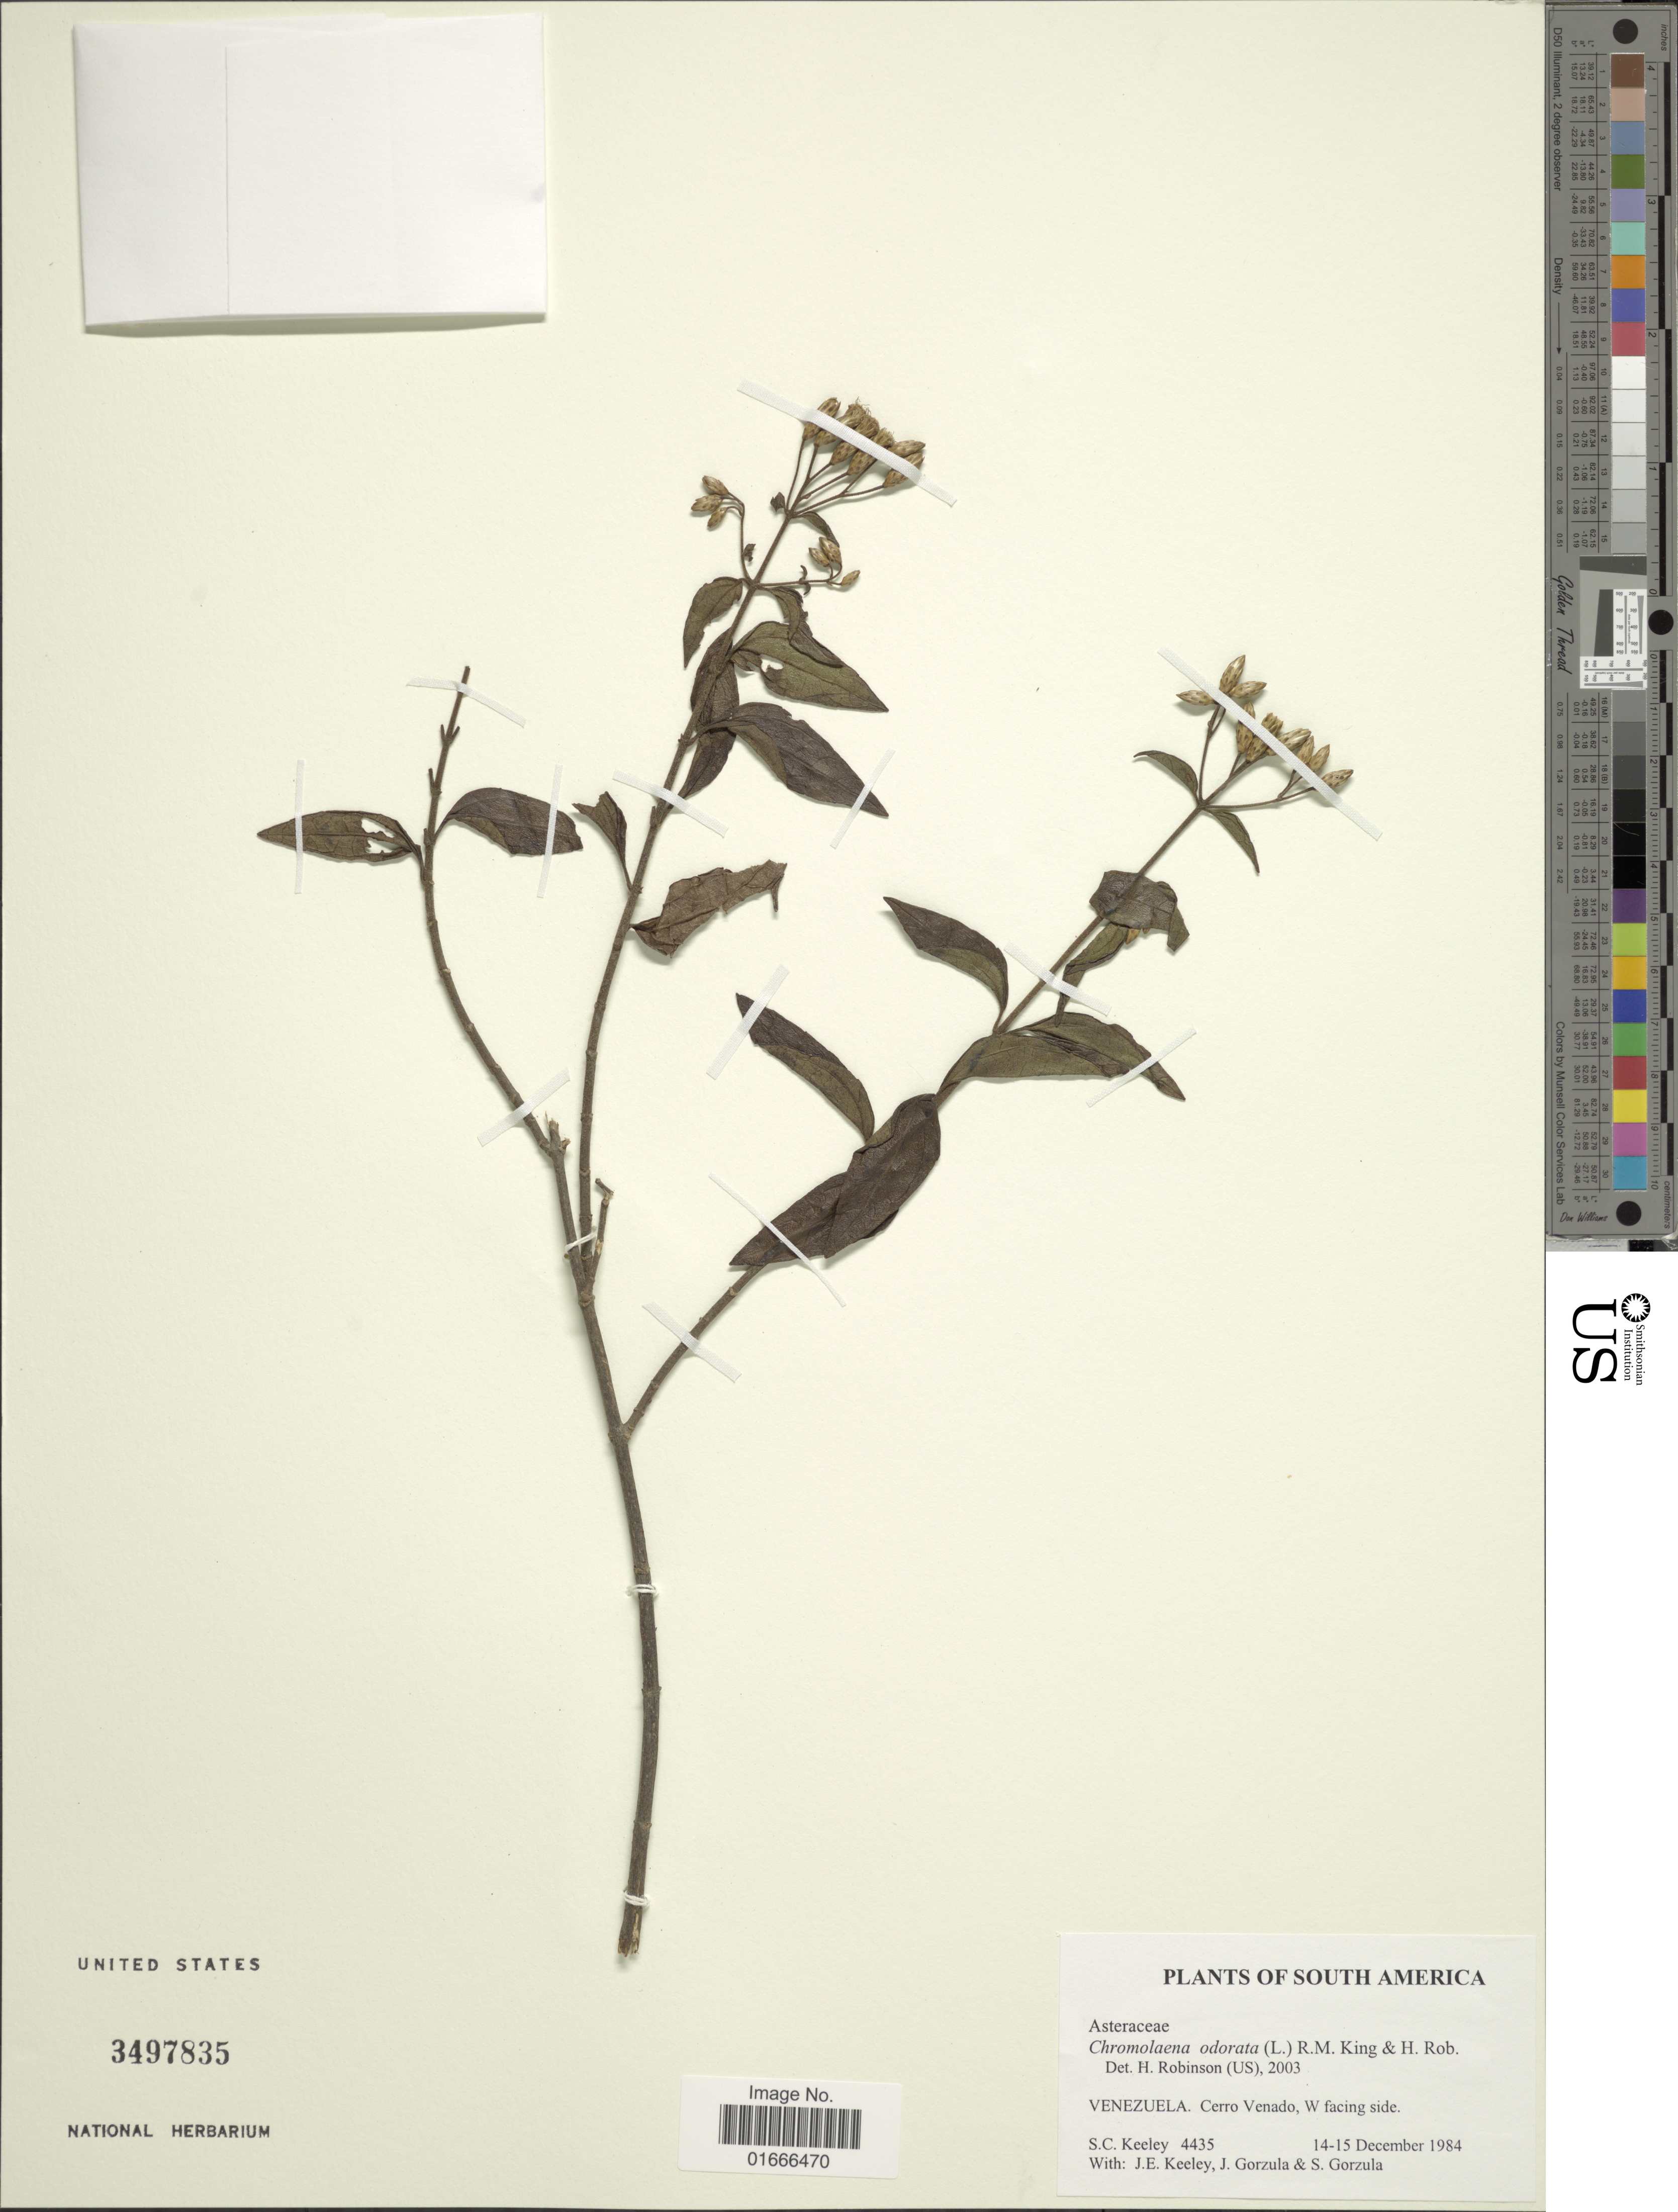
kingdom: Plantae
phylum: Tracheophyta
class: Magnoliopsida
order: Asterales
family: Asteraceae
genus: Chromolaena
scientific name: Chromolaena odorata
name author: (L.) R.M. King & H. Rob.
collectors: S. C. Keeley, J. E. Keeley, J. Gorzula & S. Gorzula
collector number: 4435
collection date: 1984-12-14/1984-12-15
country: Venezuela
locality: South America, Cerro Venado, W facing side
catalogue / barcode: US 3497835